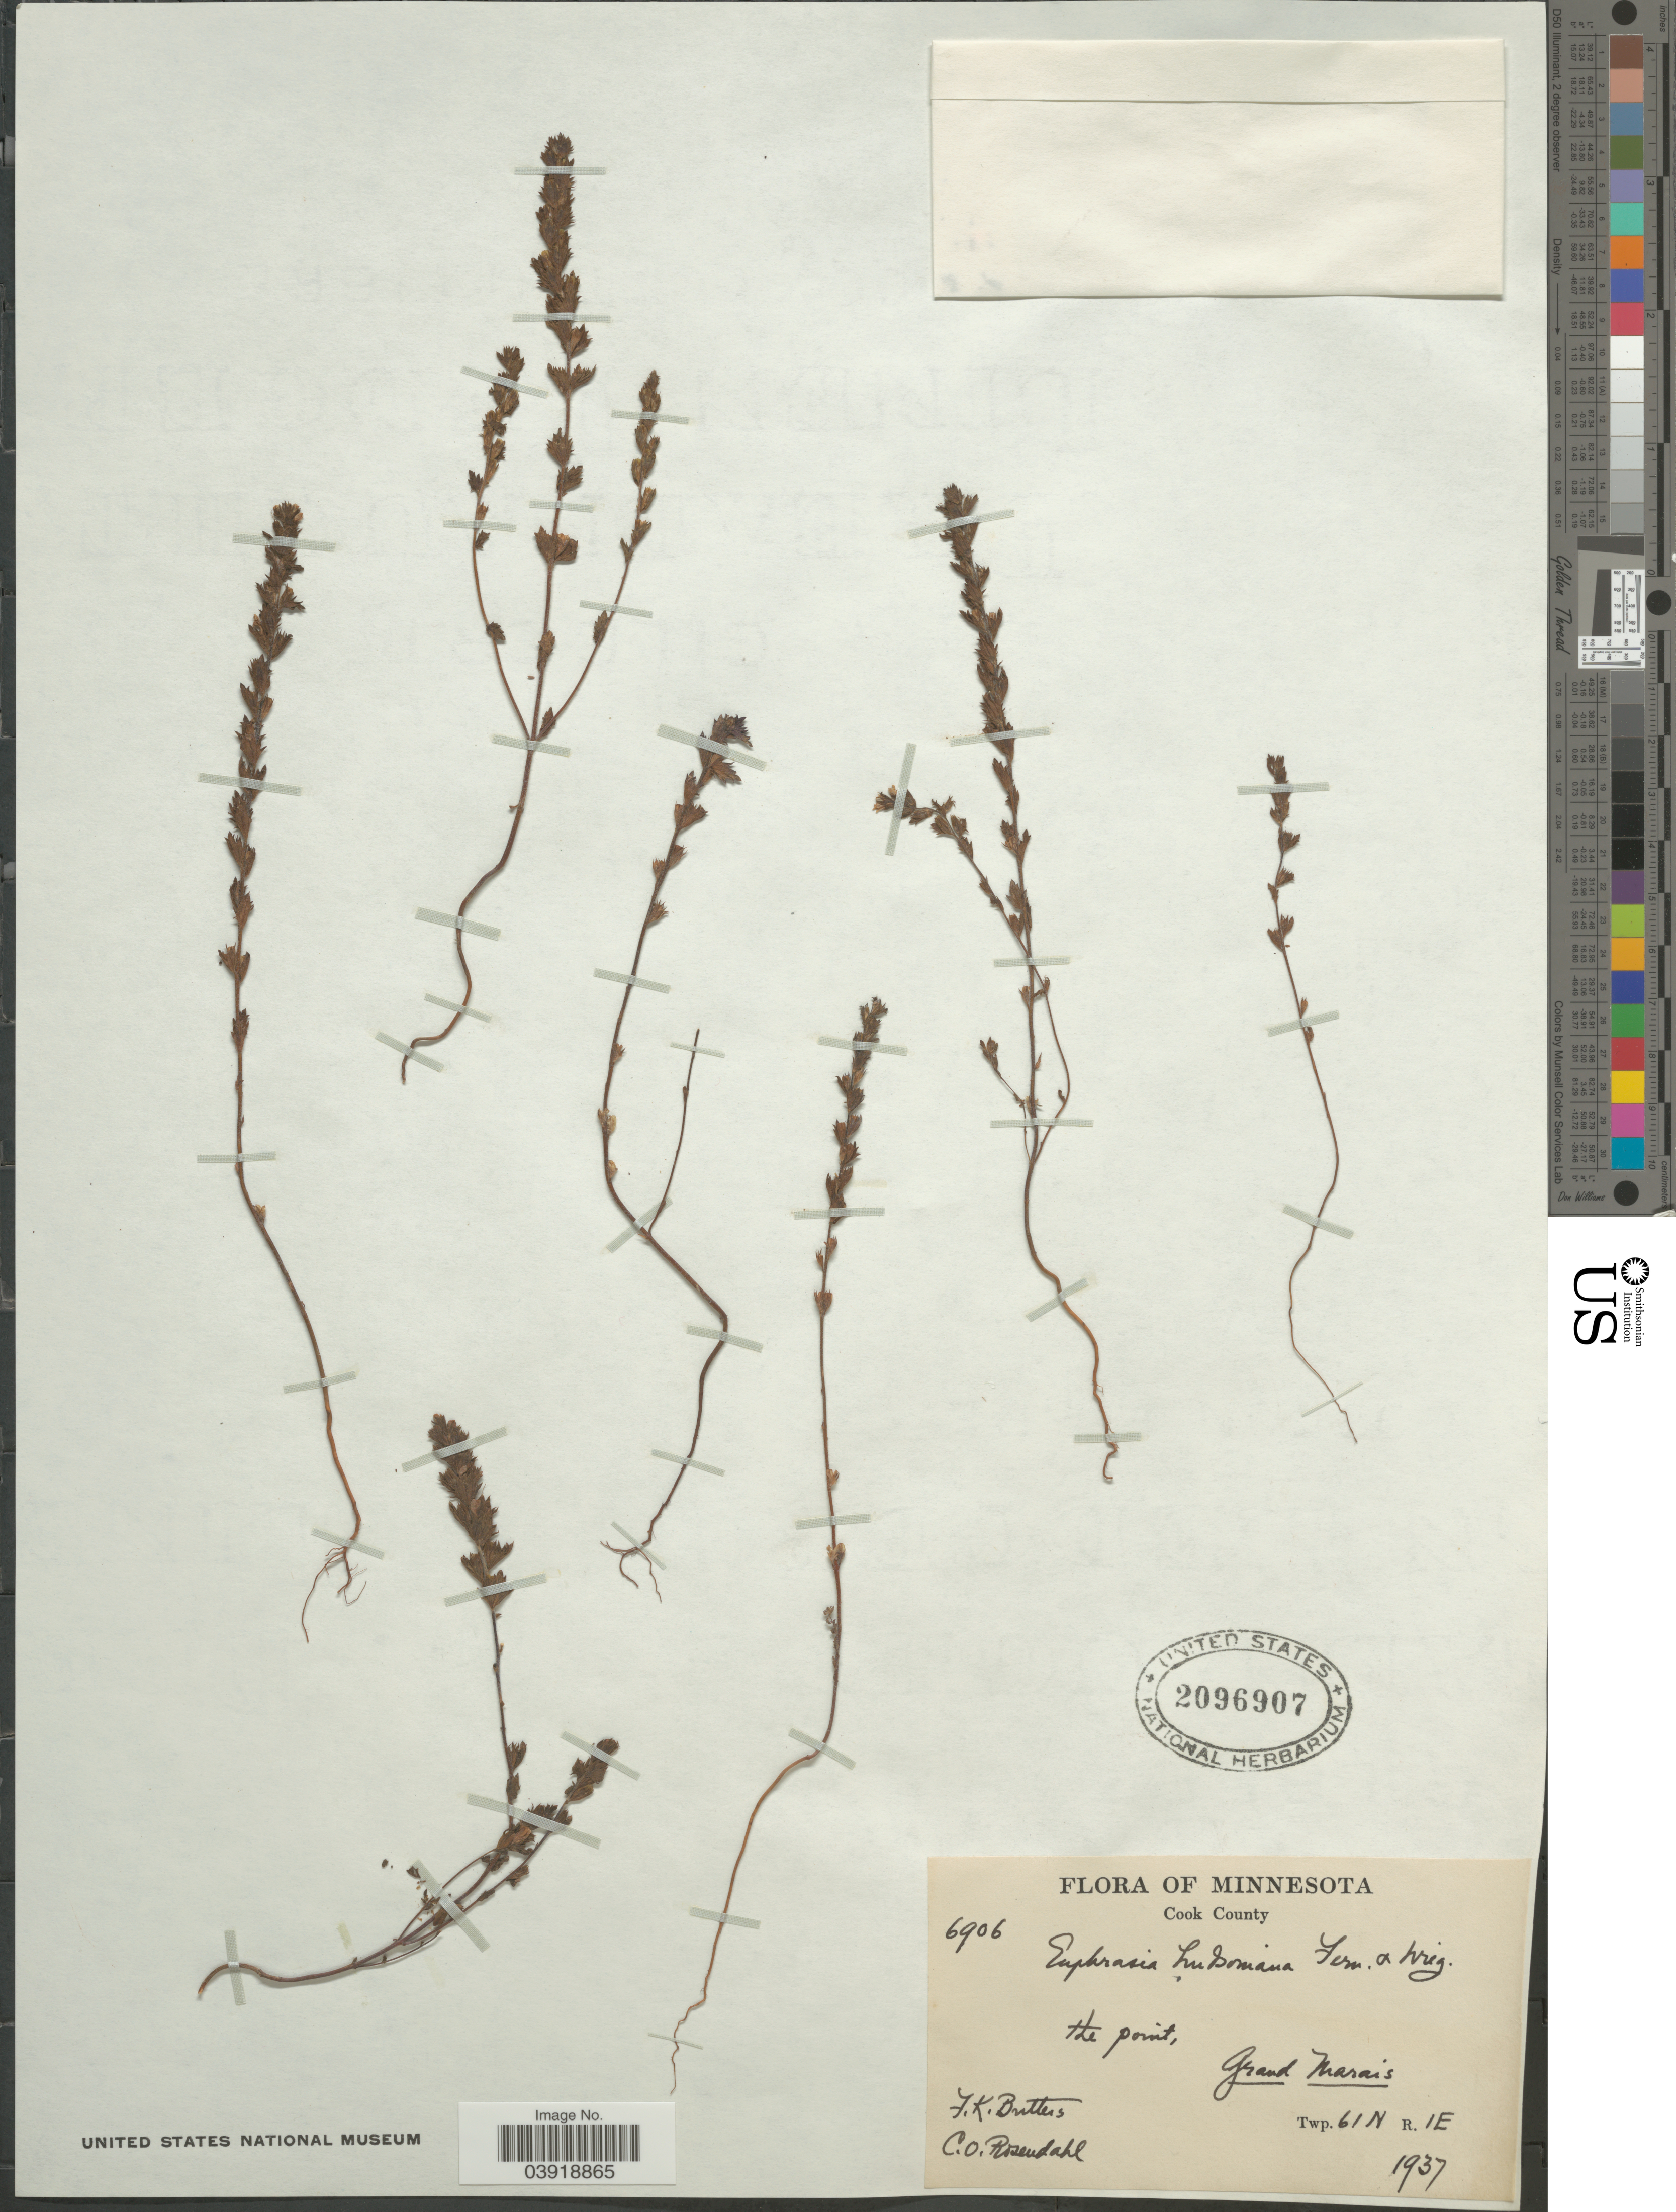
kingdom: Plantae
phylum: Tracheophyta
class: Magnoliopsida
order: Lamiales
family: Orobanchaceae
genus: Euphrasia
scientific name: Euphrasia hudsoniana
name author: Fernald & Wiegand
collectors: F. K. Butters & C. O. Rosendahl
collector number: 6906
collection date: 1937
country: United States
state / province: Minnesota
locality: Cook County. The point, Grand Marais. Twp. 61N R. 1E.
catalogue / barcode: US 2096907